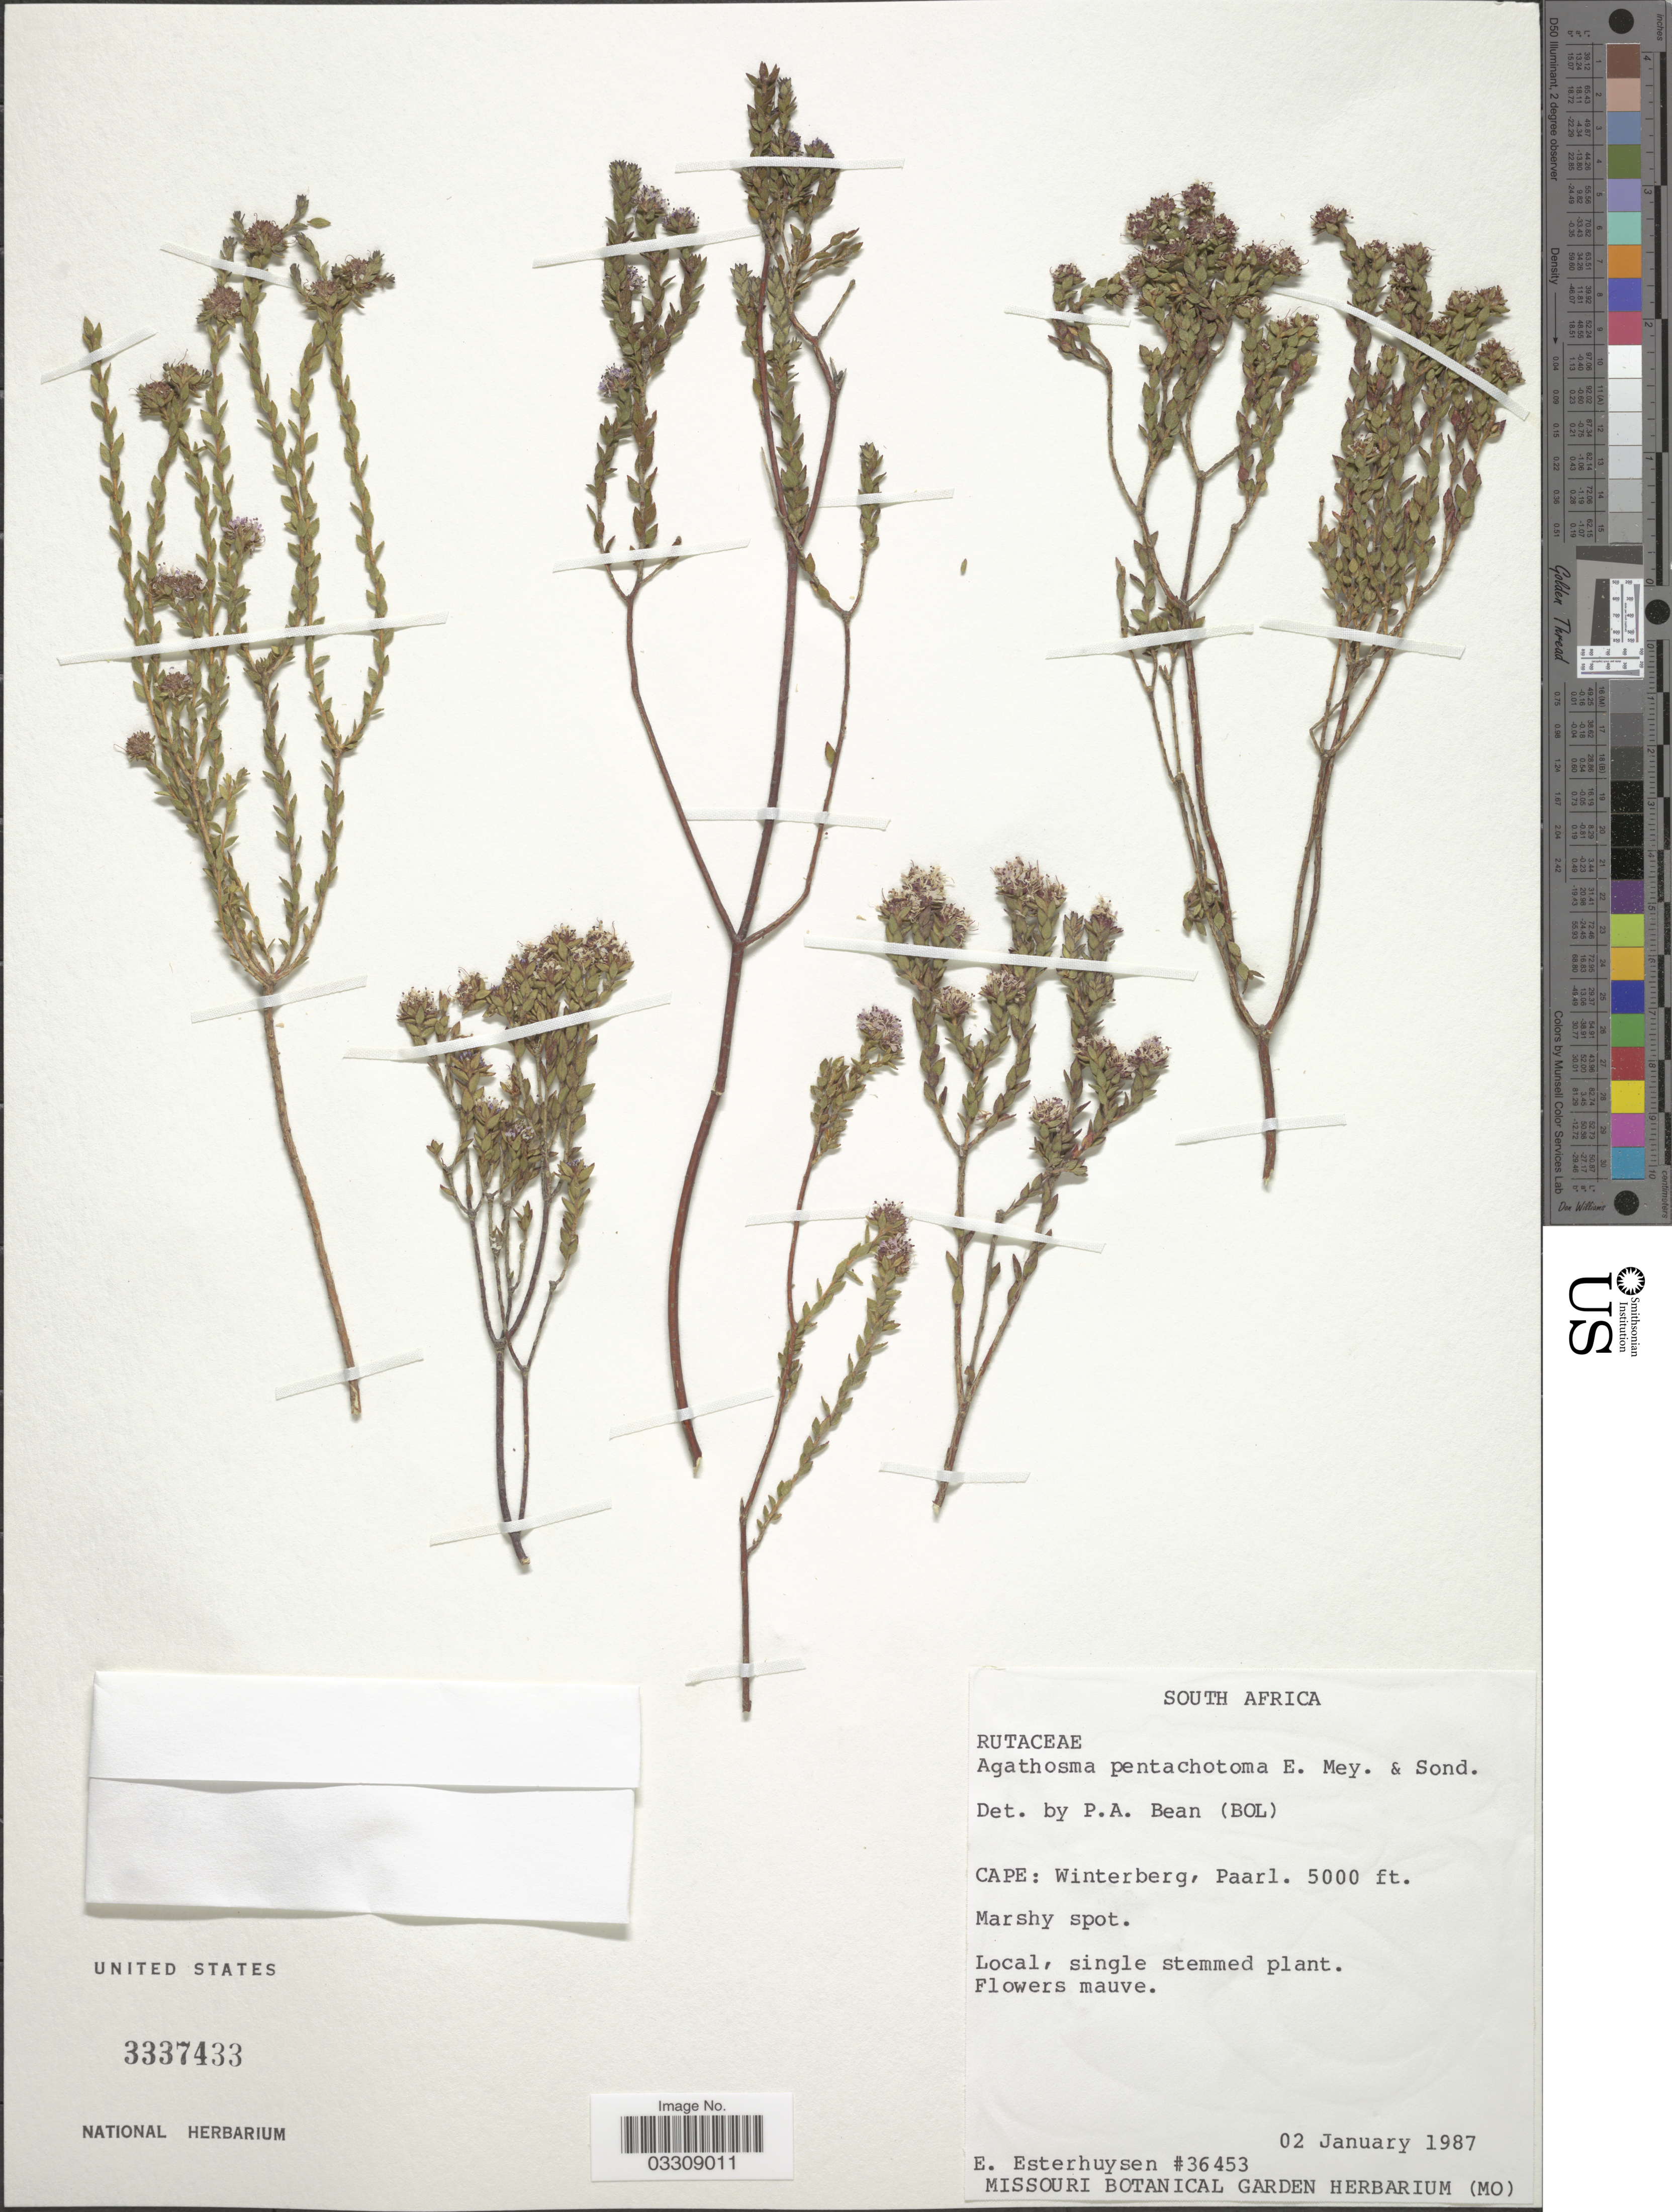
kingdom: Plantae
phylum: Tracheophyta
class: Magnoliopsida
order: Sapindales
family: Rutaceae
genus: Agathosma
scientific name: Agathosma pentachotoma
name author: E. Mey. ex Sond.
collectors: E. E. Esterhuysen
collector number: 36453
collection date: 1987-01-02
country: South Africa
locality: Cape: Winterberg, Paarl.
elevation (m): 1524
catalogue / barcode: US 3337433